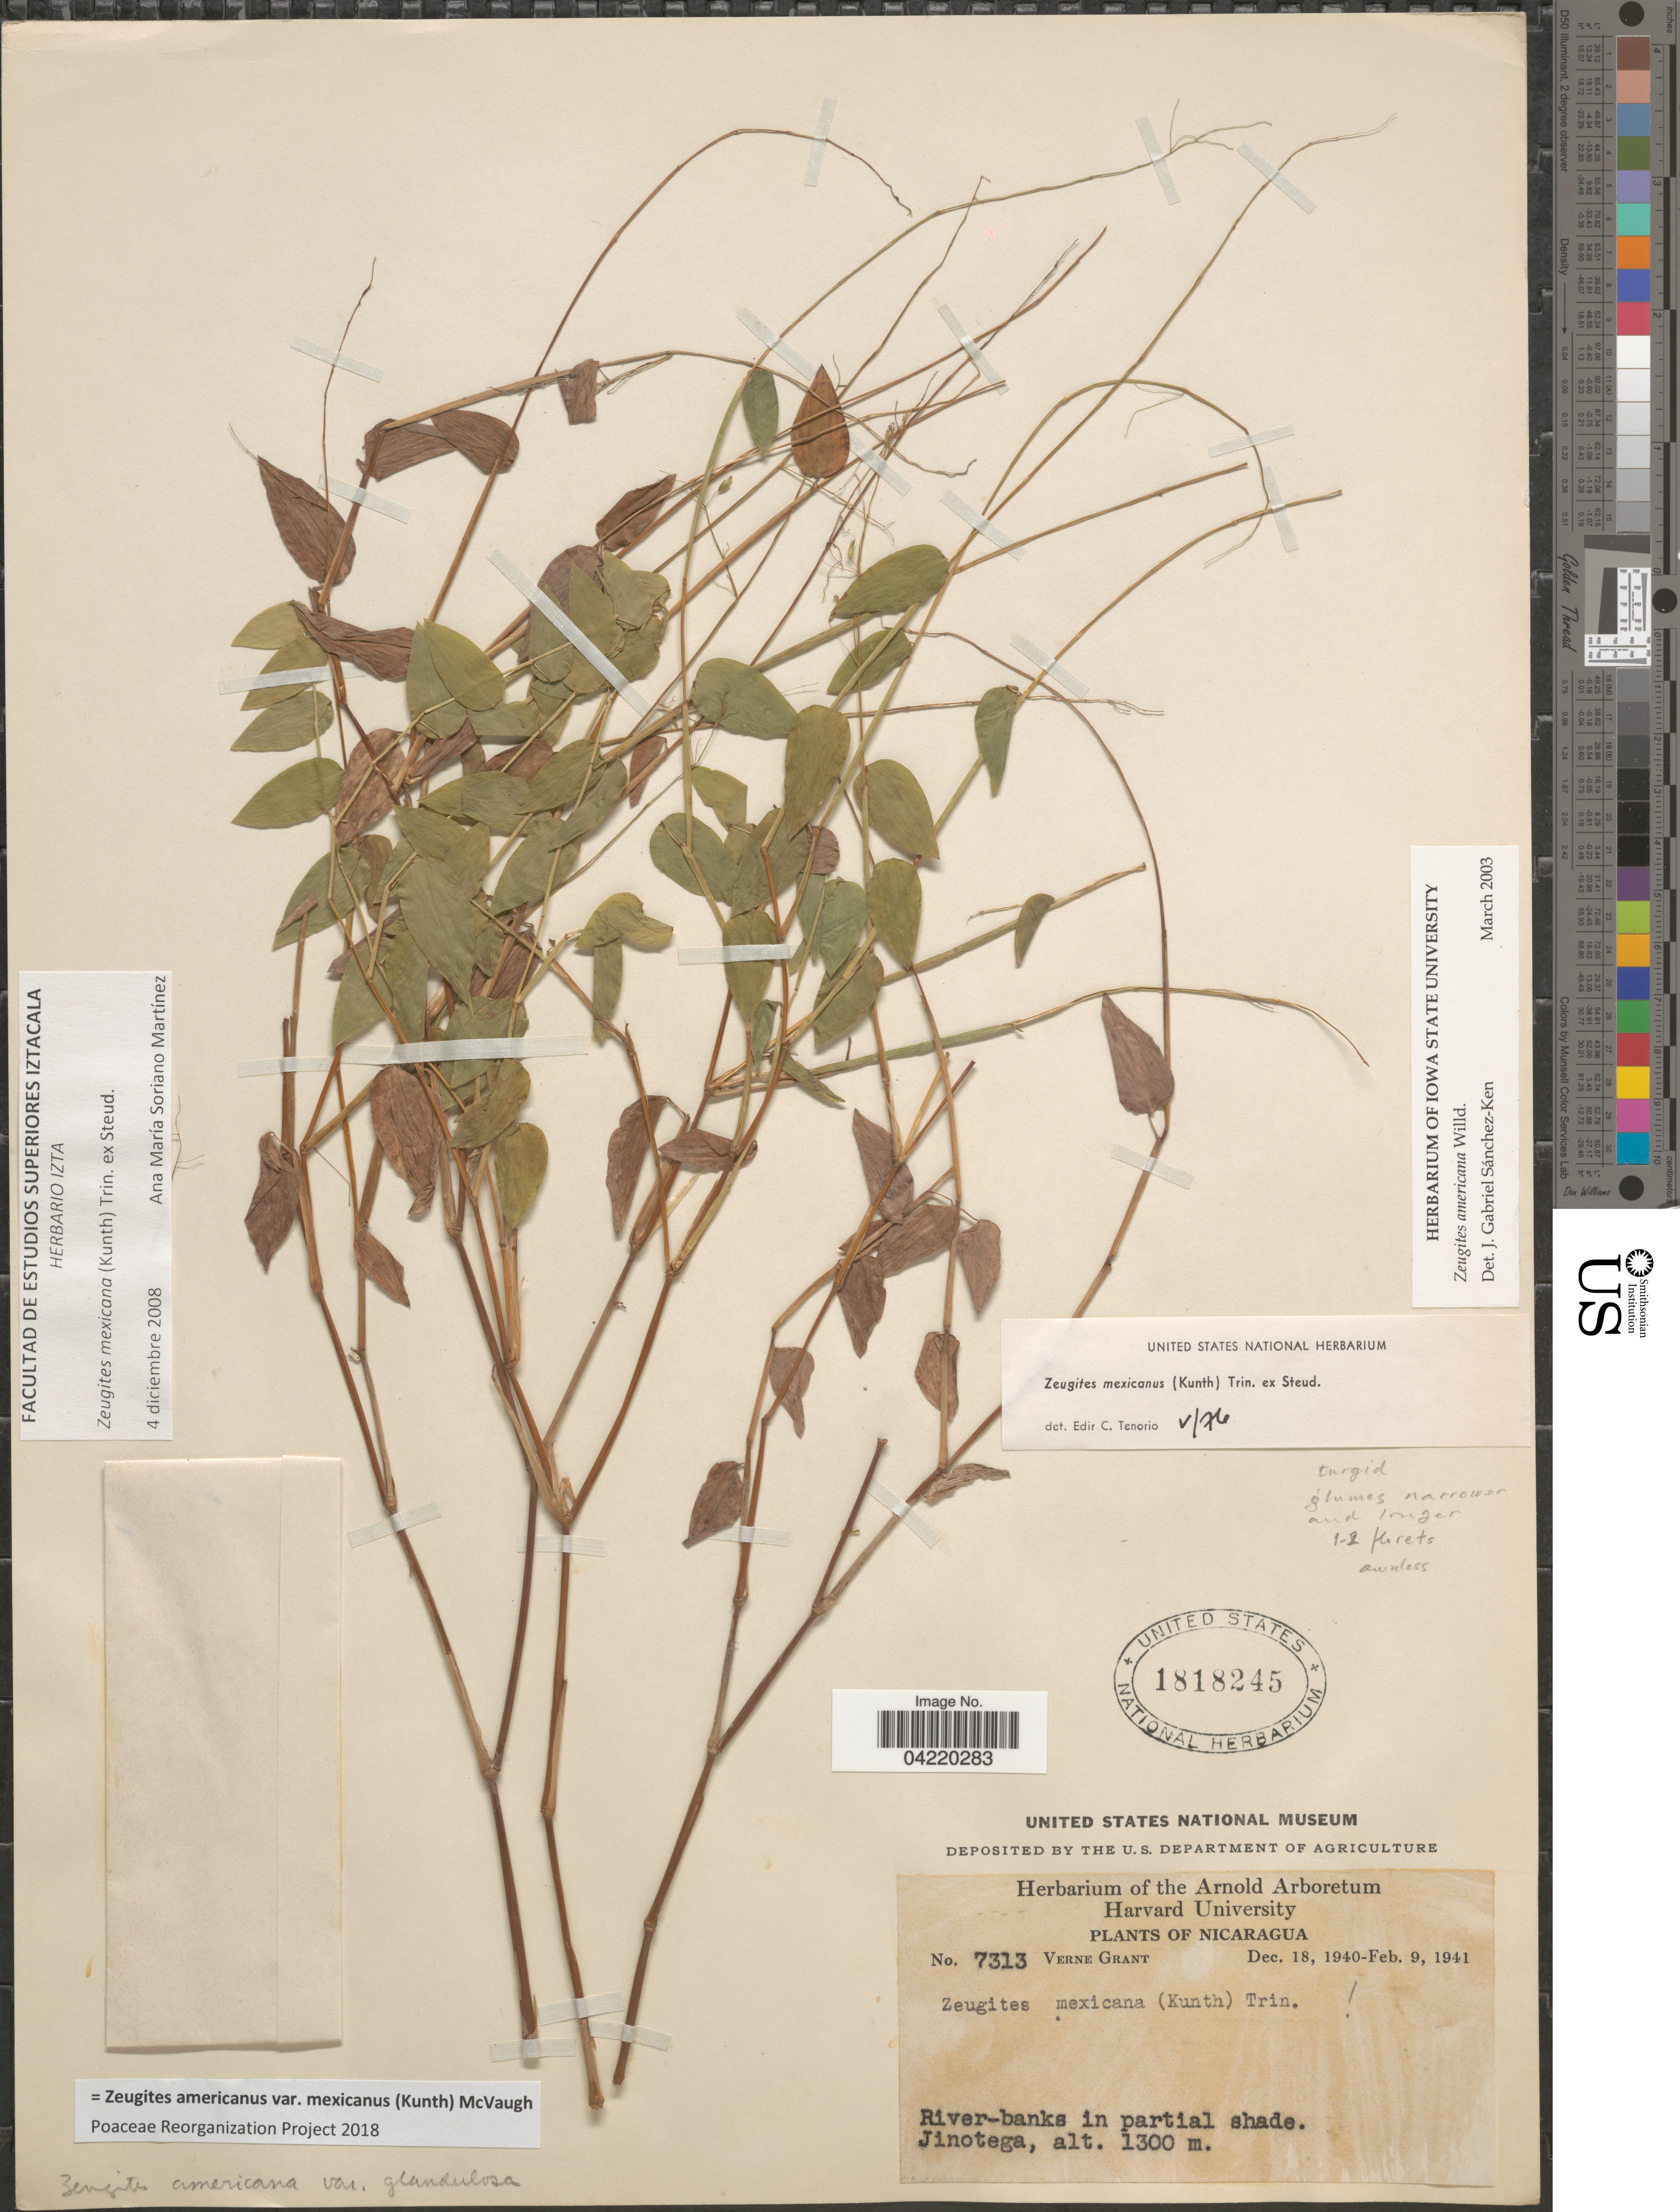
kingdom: Plantae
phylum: Tracheophyta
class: Liliopsida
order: Poales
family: Poaceae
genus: Zeugites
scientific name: Zeugites americanus var. mexicanus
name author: (Kunth) McVaugh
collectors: V. Grant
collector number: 7313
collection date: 1940-12-18/1941-02-09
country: Nicaragua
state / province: Jinotega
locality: River-banks in partial shade.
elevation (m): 1300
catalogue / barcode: US 1818245